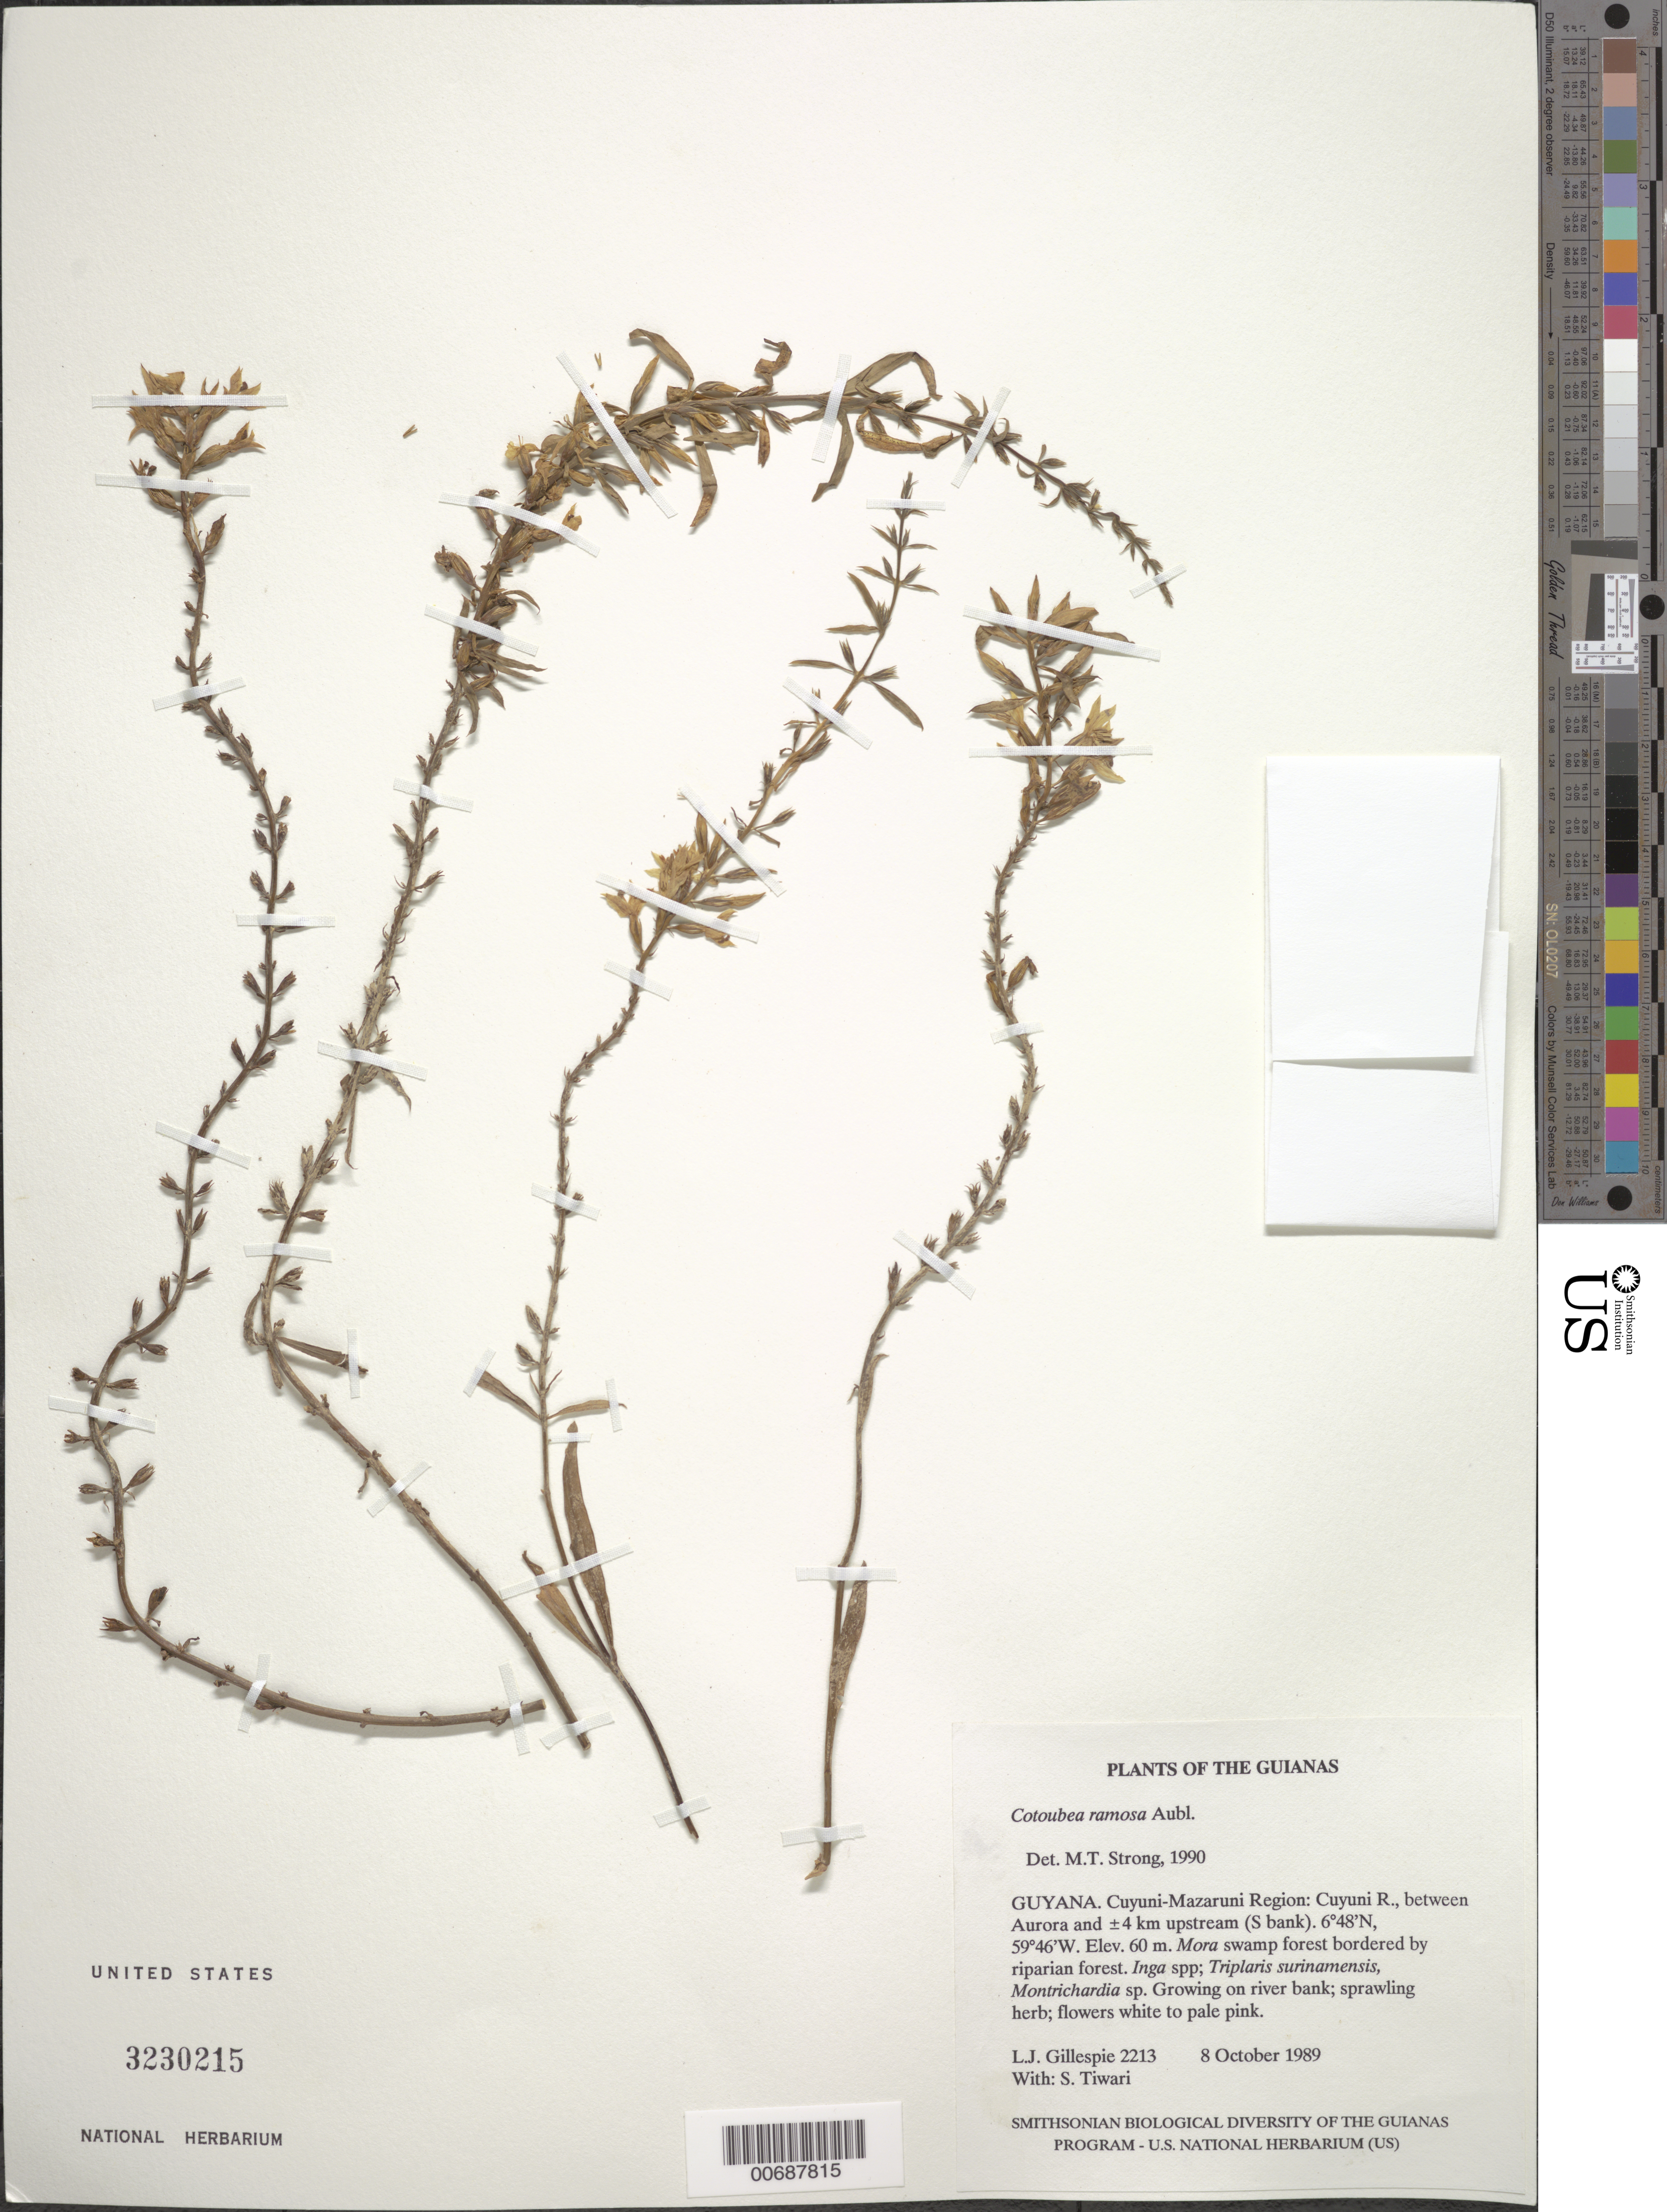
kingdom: Plantae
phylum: Tracheophyta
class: Magnoliopsida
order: Gentianales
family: Gentianaceae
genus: Coutoubea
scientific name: Coutoubea ramosa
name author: Aubl.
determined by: Strong, M. T., (US), Smithsonian Institution - National Museum of Natural History (UNITED STATES)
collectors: L. J. Gillespie & S. Tiwari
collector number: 2213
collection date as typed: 8 October 1989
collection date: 1989-10-08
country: Guyana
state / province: Cuyuni-Mazaruni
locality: Cuyuni R., between Aurora and ±4 km upstream (S bank)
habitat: Mora swamp forest bordered by riparian forest. Inga spp; Triplaris surinamensis, Montrichardia sp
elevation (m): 60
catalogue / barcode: US 3230215